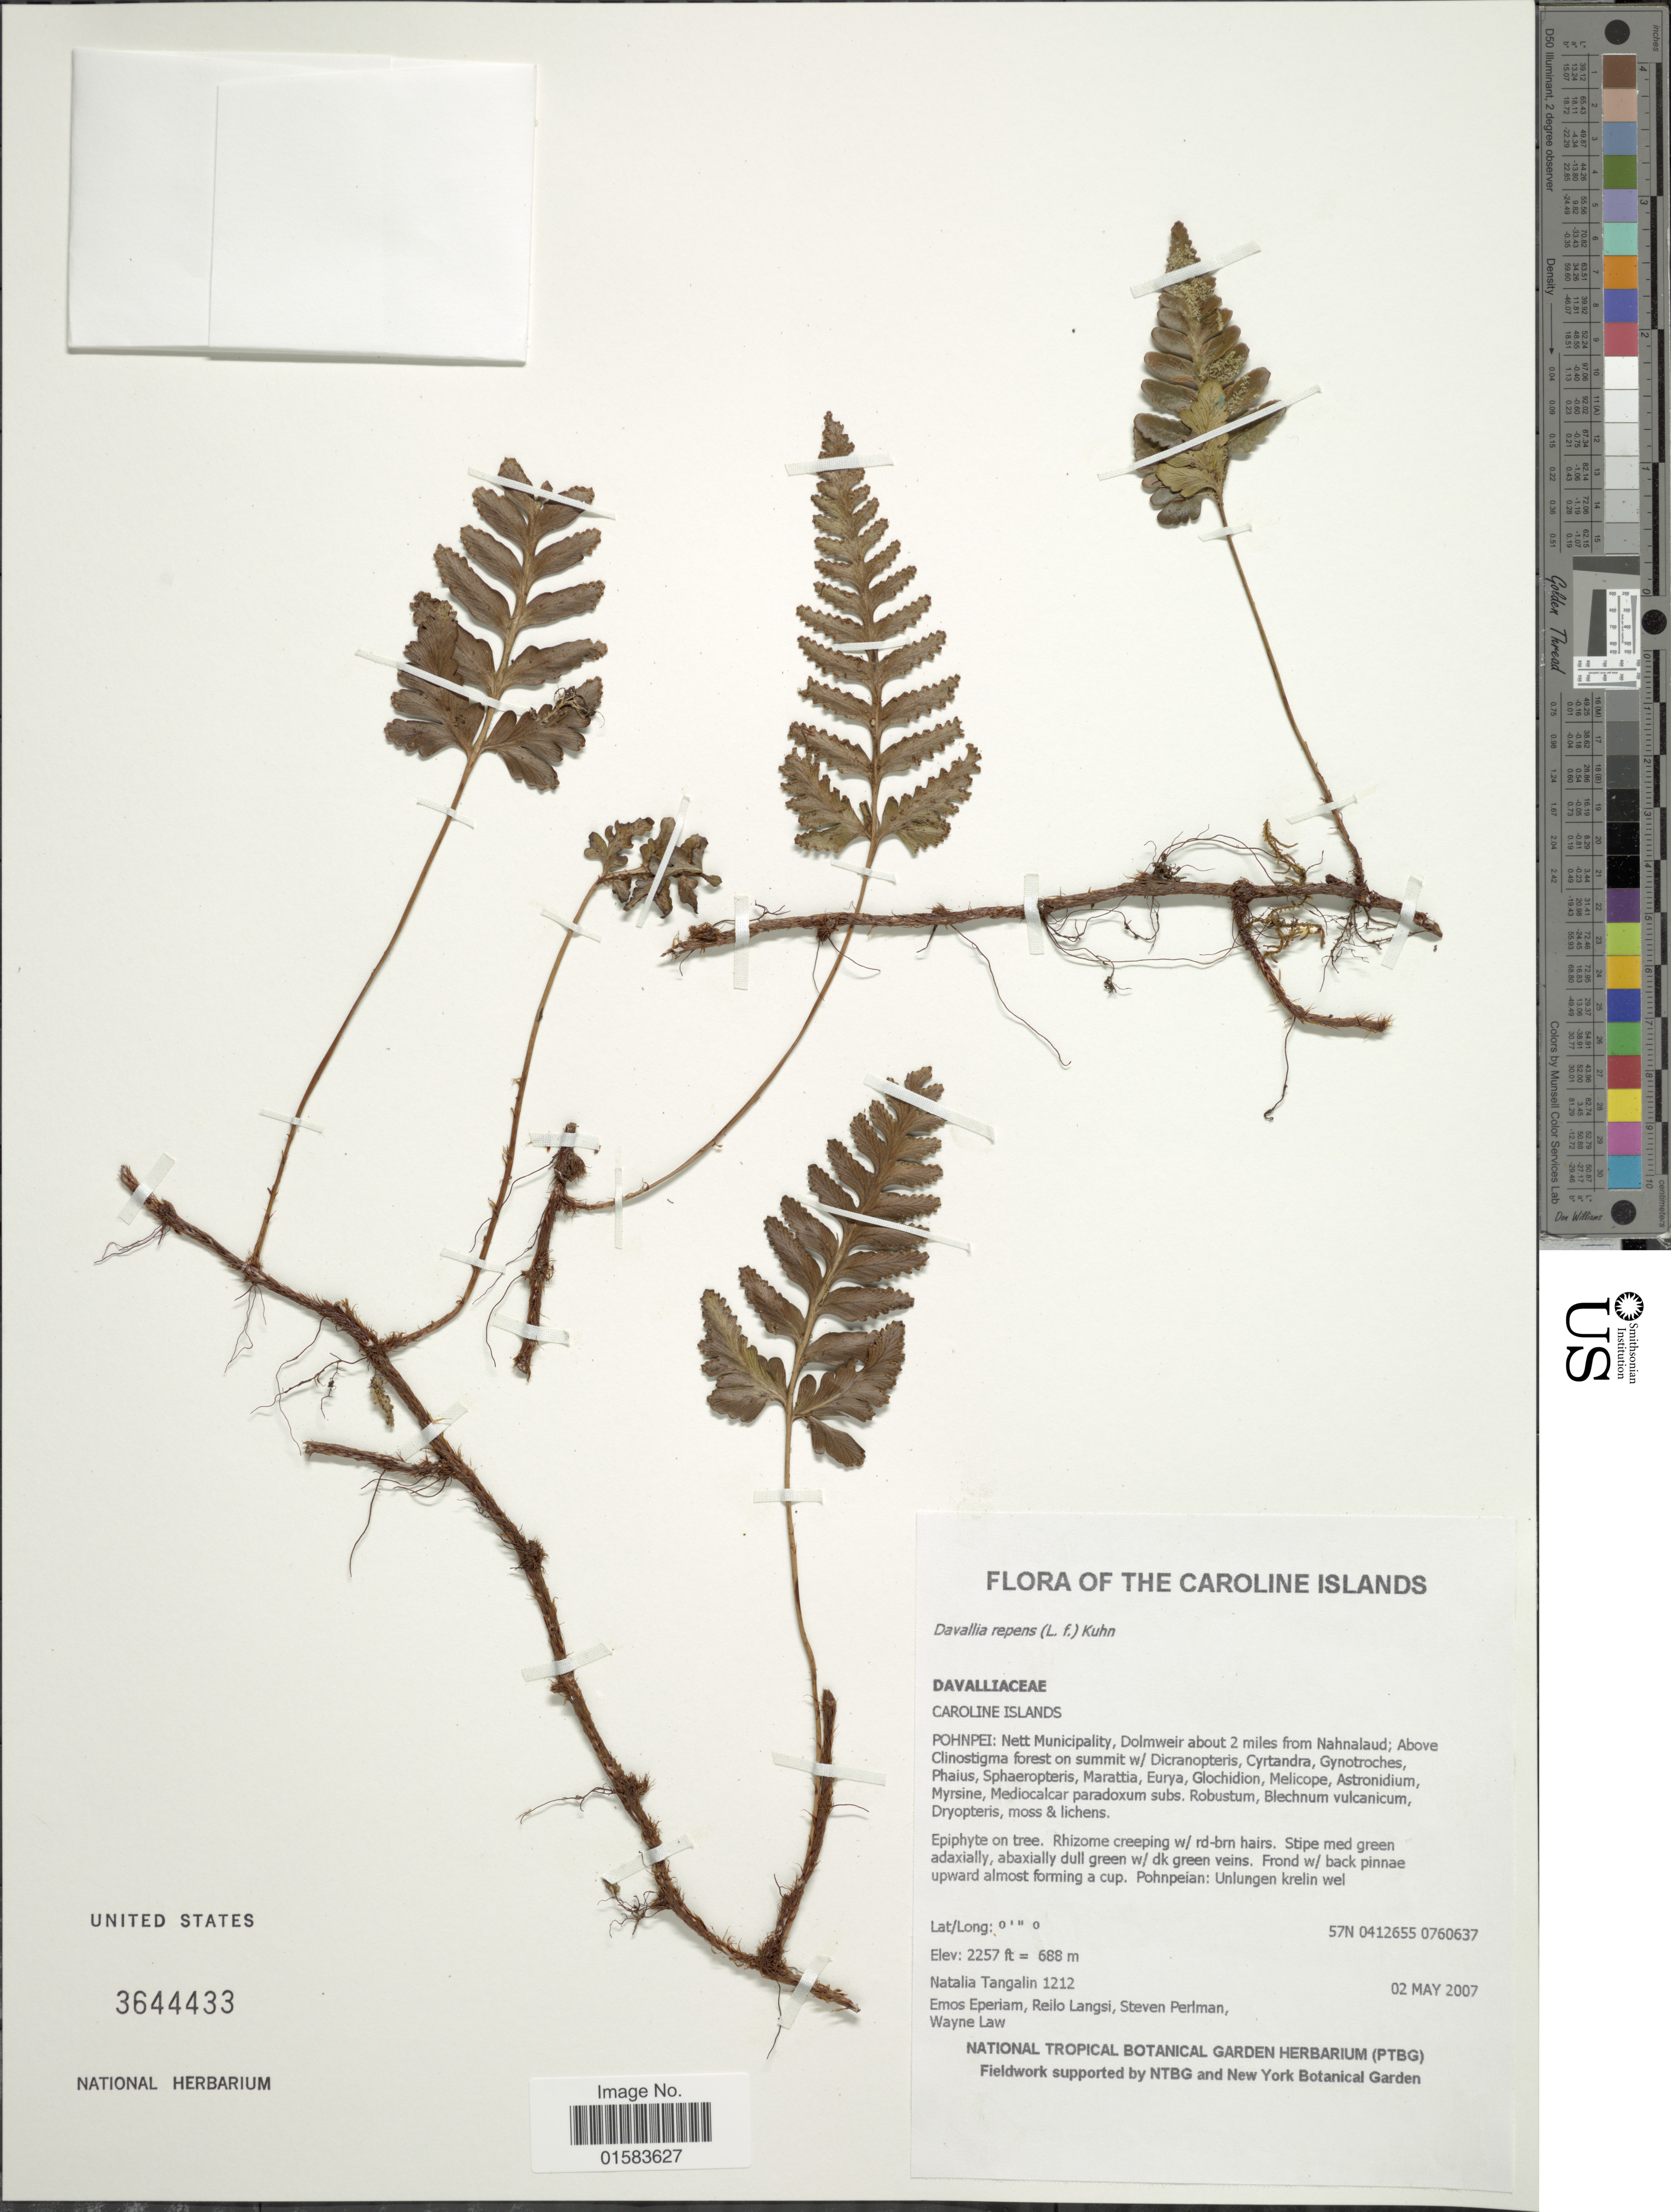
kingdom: Plantae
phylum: Tracheophyta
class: Polypodiopsida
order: Polypodiales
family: Davalliaceae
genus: Davallia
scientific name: Davallia repens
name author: (L. f.) Kuhn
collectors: N. Tangalin, P. Eperiam, R. Langsi, S. Perlman & W. Law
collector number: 1212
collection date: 2007-05-02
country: Micronesia, Federated States of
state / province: Pohnpei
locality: Nett Municipality, Dolmweir about 2 miles from Nahnalaud; Above Clinostigma forest on summit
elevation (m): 688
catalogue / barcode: US 3644433